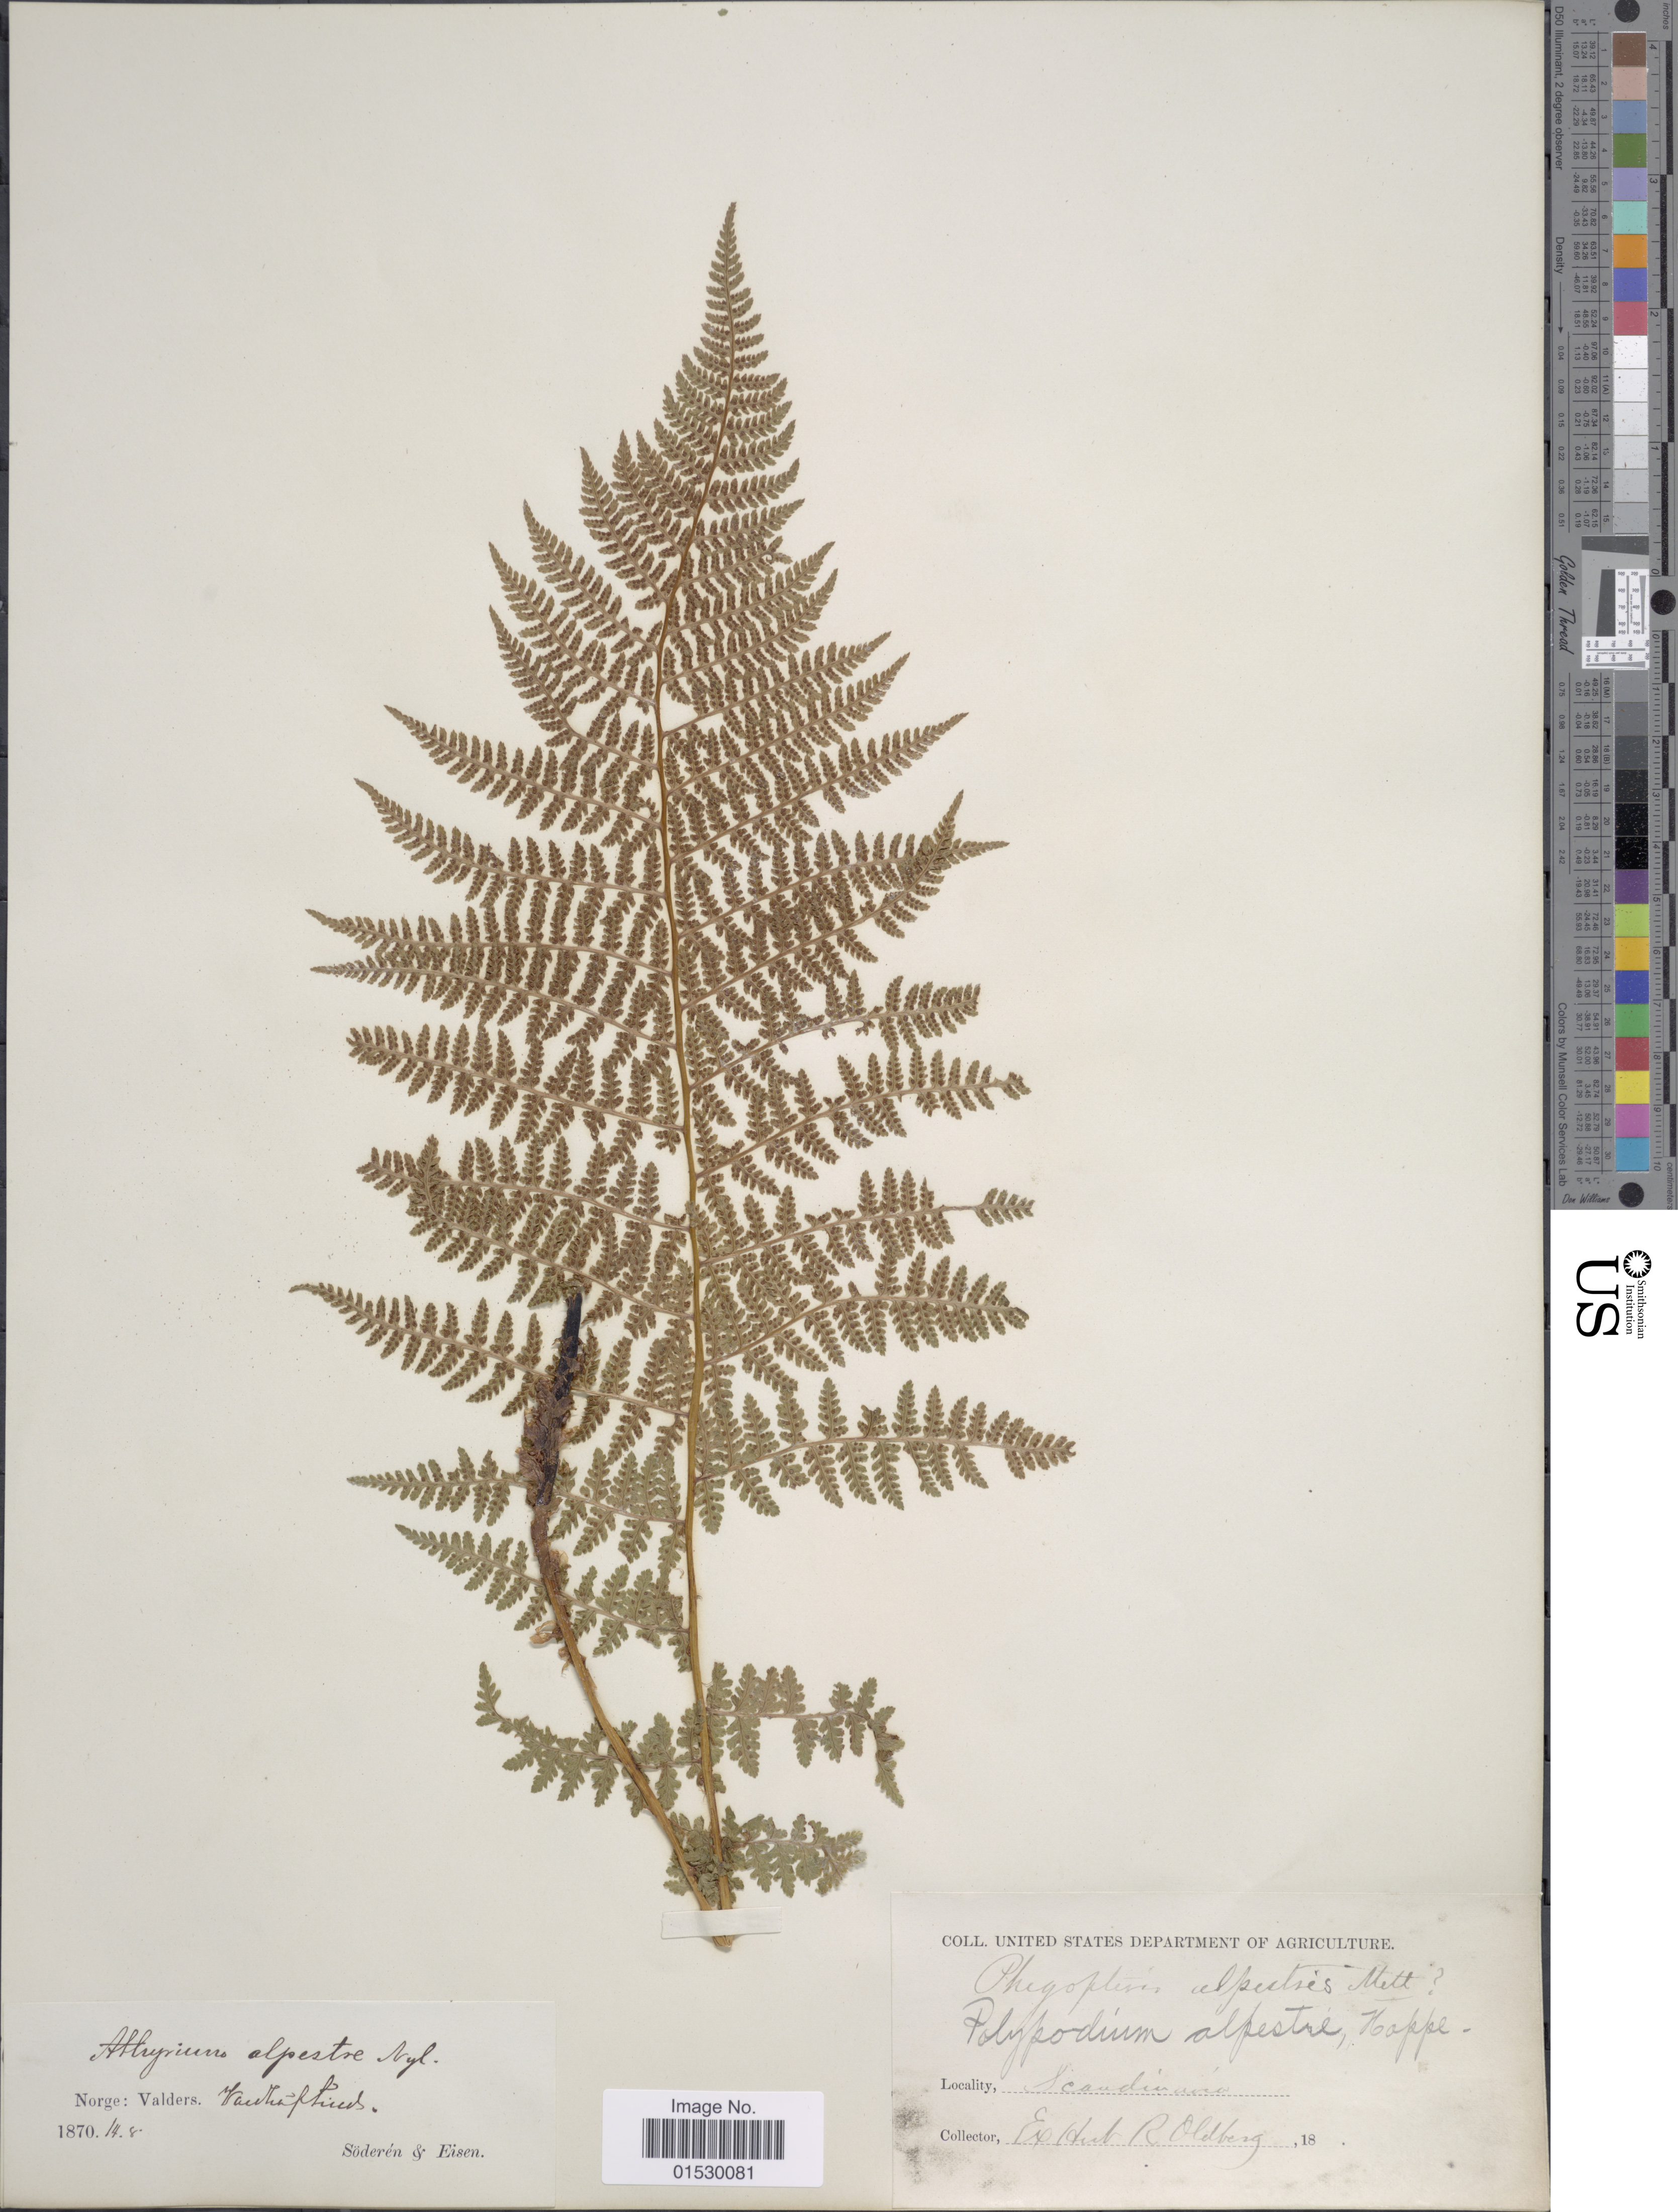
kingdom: Plantae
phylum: Tracheophyta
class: Polypodiopsida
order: Polypodiales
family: Athyriaceae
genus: Athyrium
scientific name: Athyrium alpestre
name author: (Hoppe) Rylands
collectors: Söderén & Eisen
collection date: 1870-08-14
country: Norway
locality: Scandinavia, Valders [illegible text]